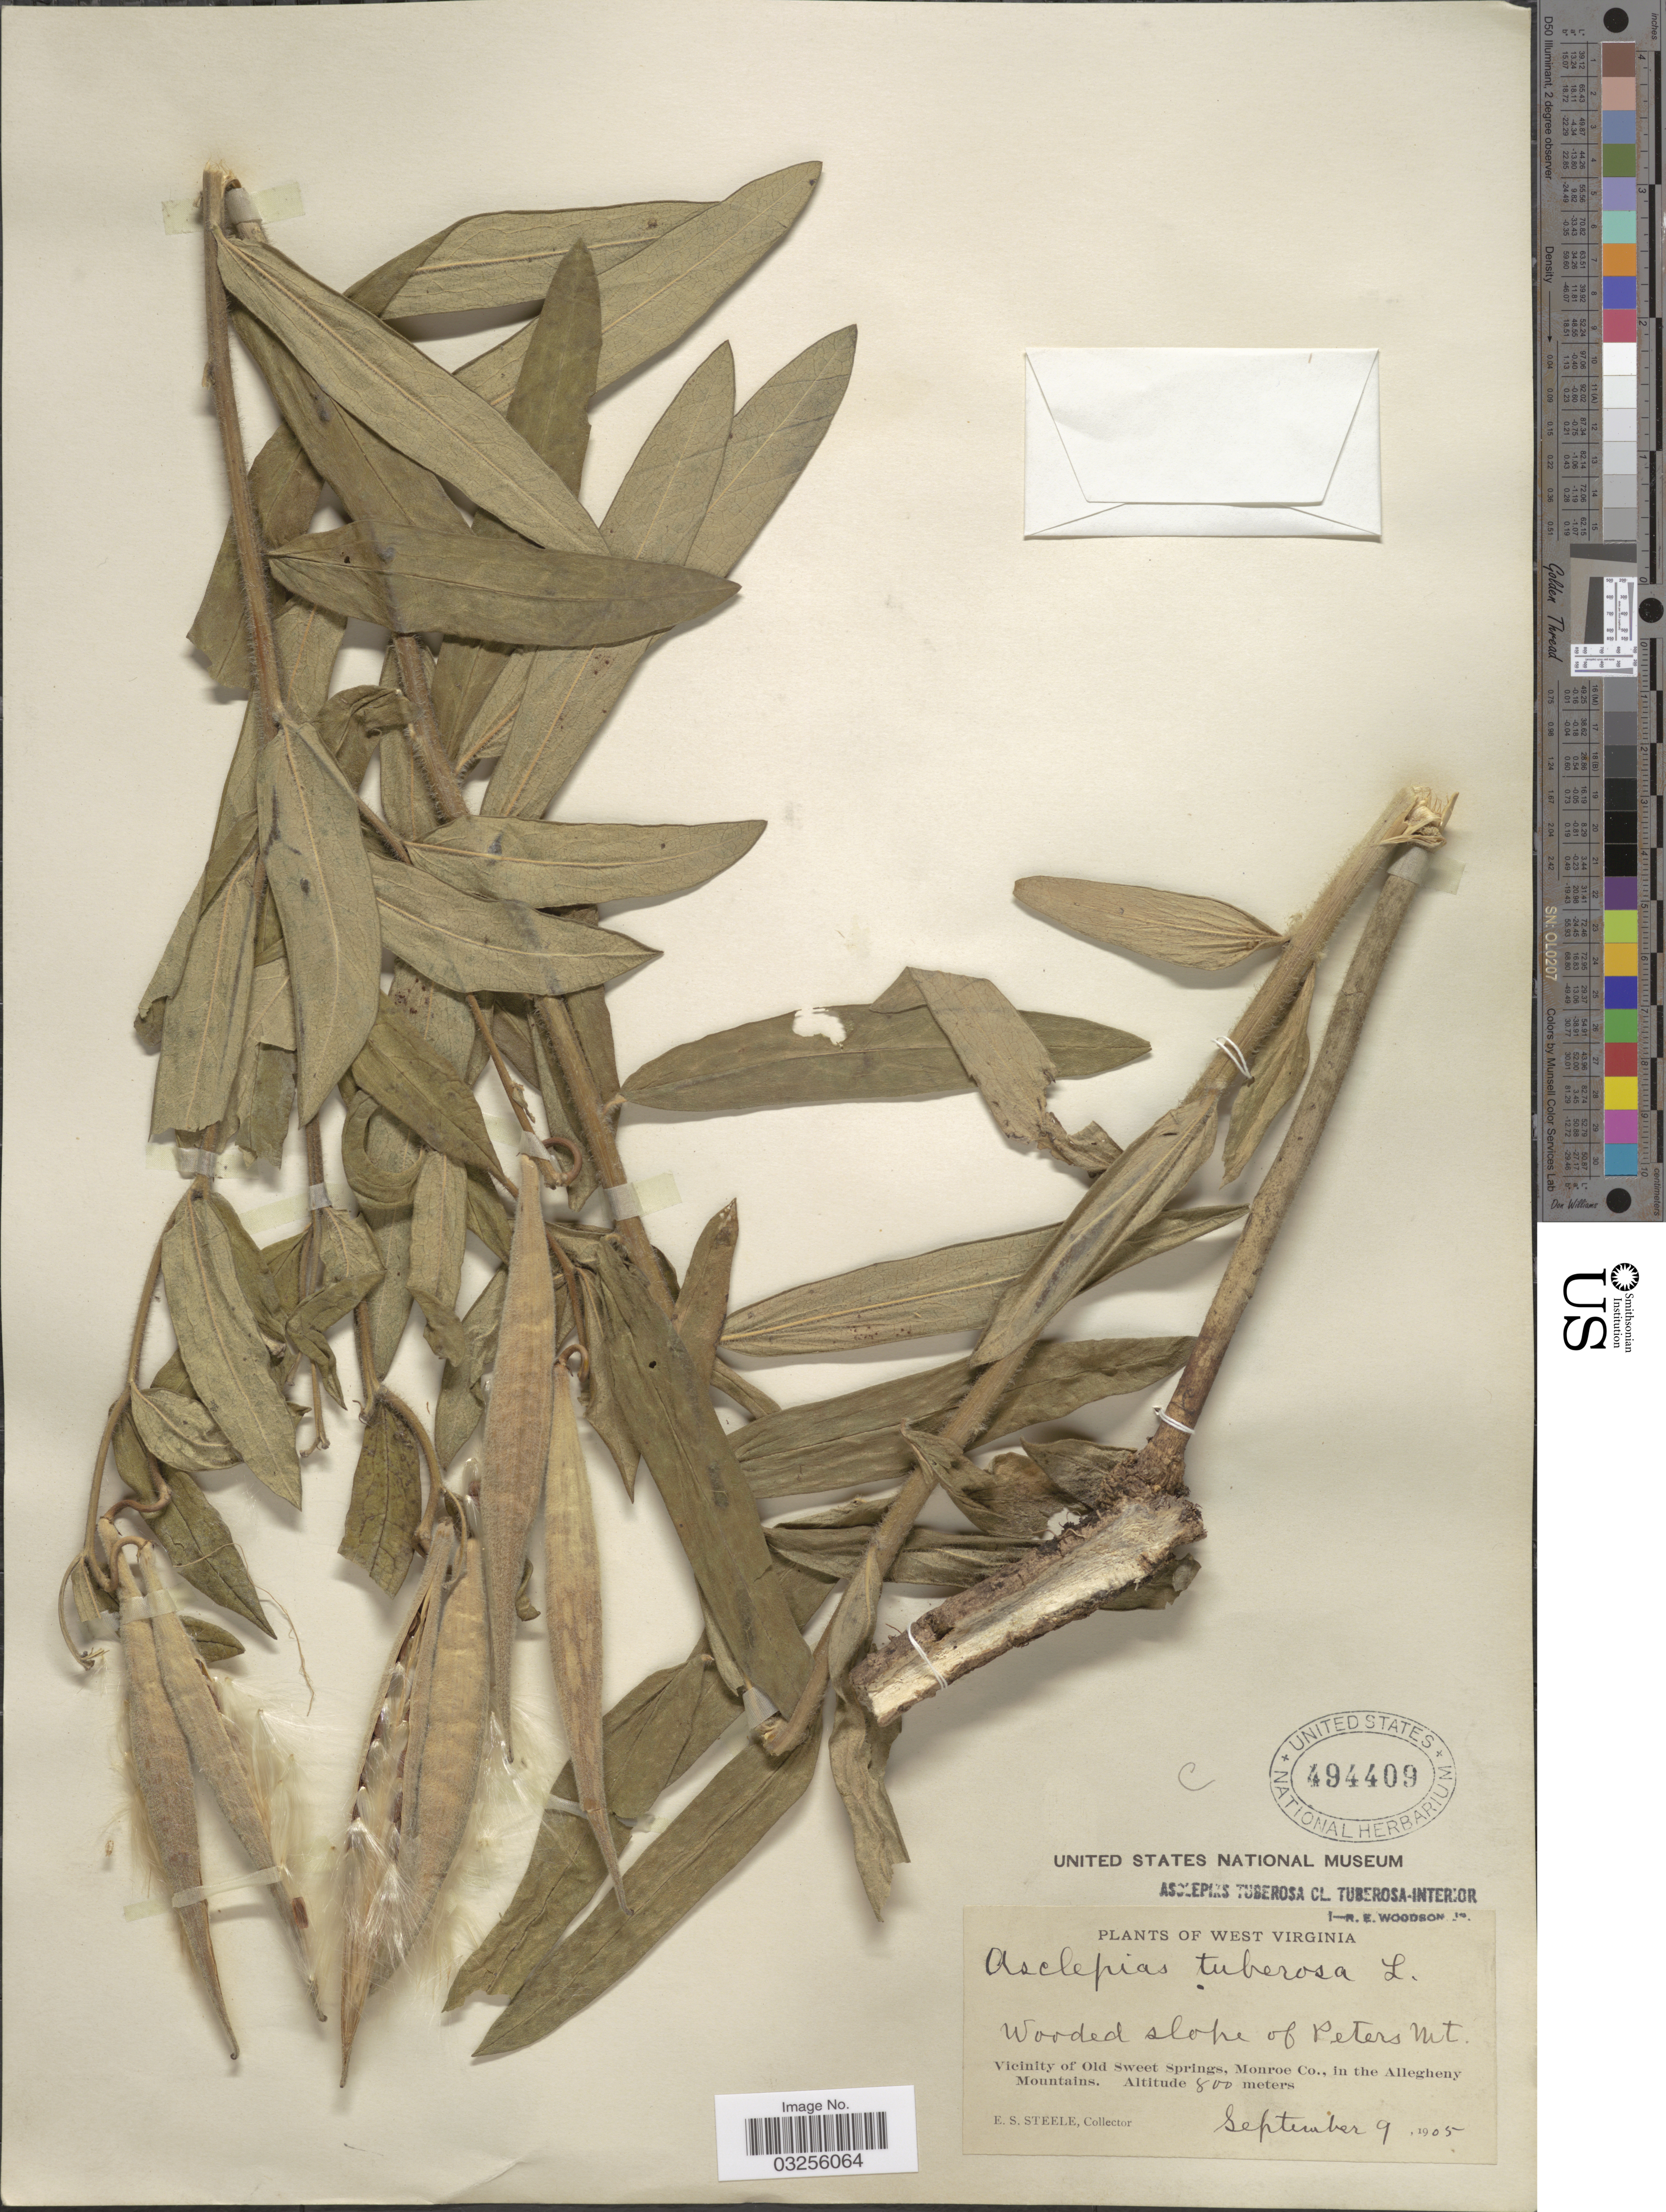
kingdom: Plantae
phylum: Tracheophyta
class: Magnoliopsida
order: Gentianales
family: Apocynaceae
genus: Asclepias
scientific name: Asclepias tuberosa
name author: L.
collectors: E. Steele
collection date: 1905-09-09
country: United States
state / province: West Virginia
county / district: Monroe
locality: Wooded slope of Peters Mt. Vicinity of Old Sweet Springs, in the Allegheny Mountains.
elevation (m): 800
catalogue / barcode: US 494409